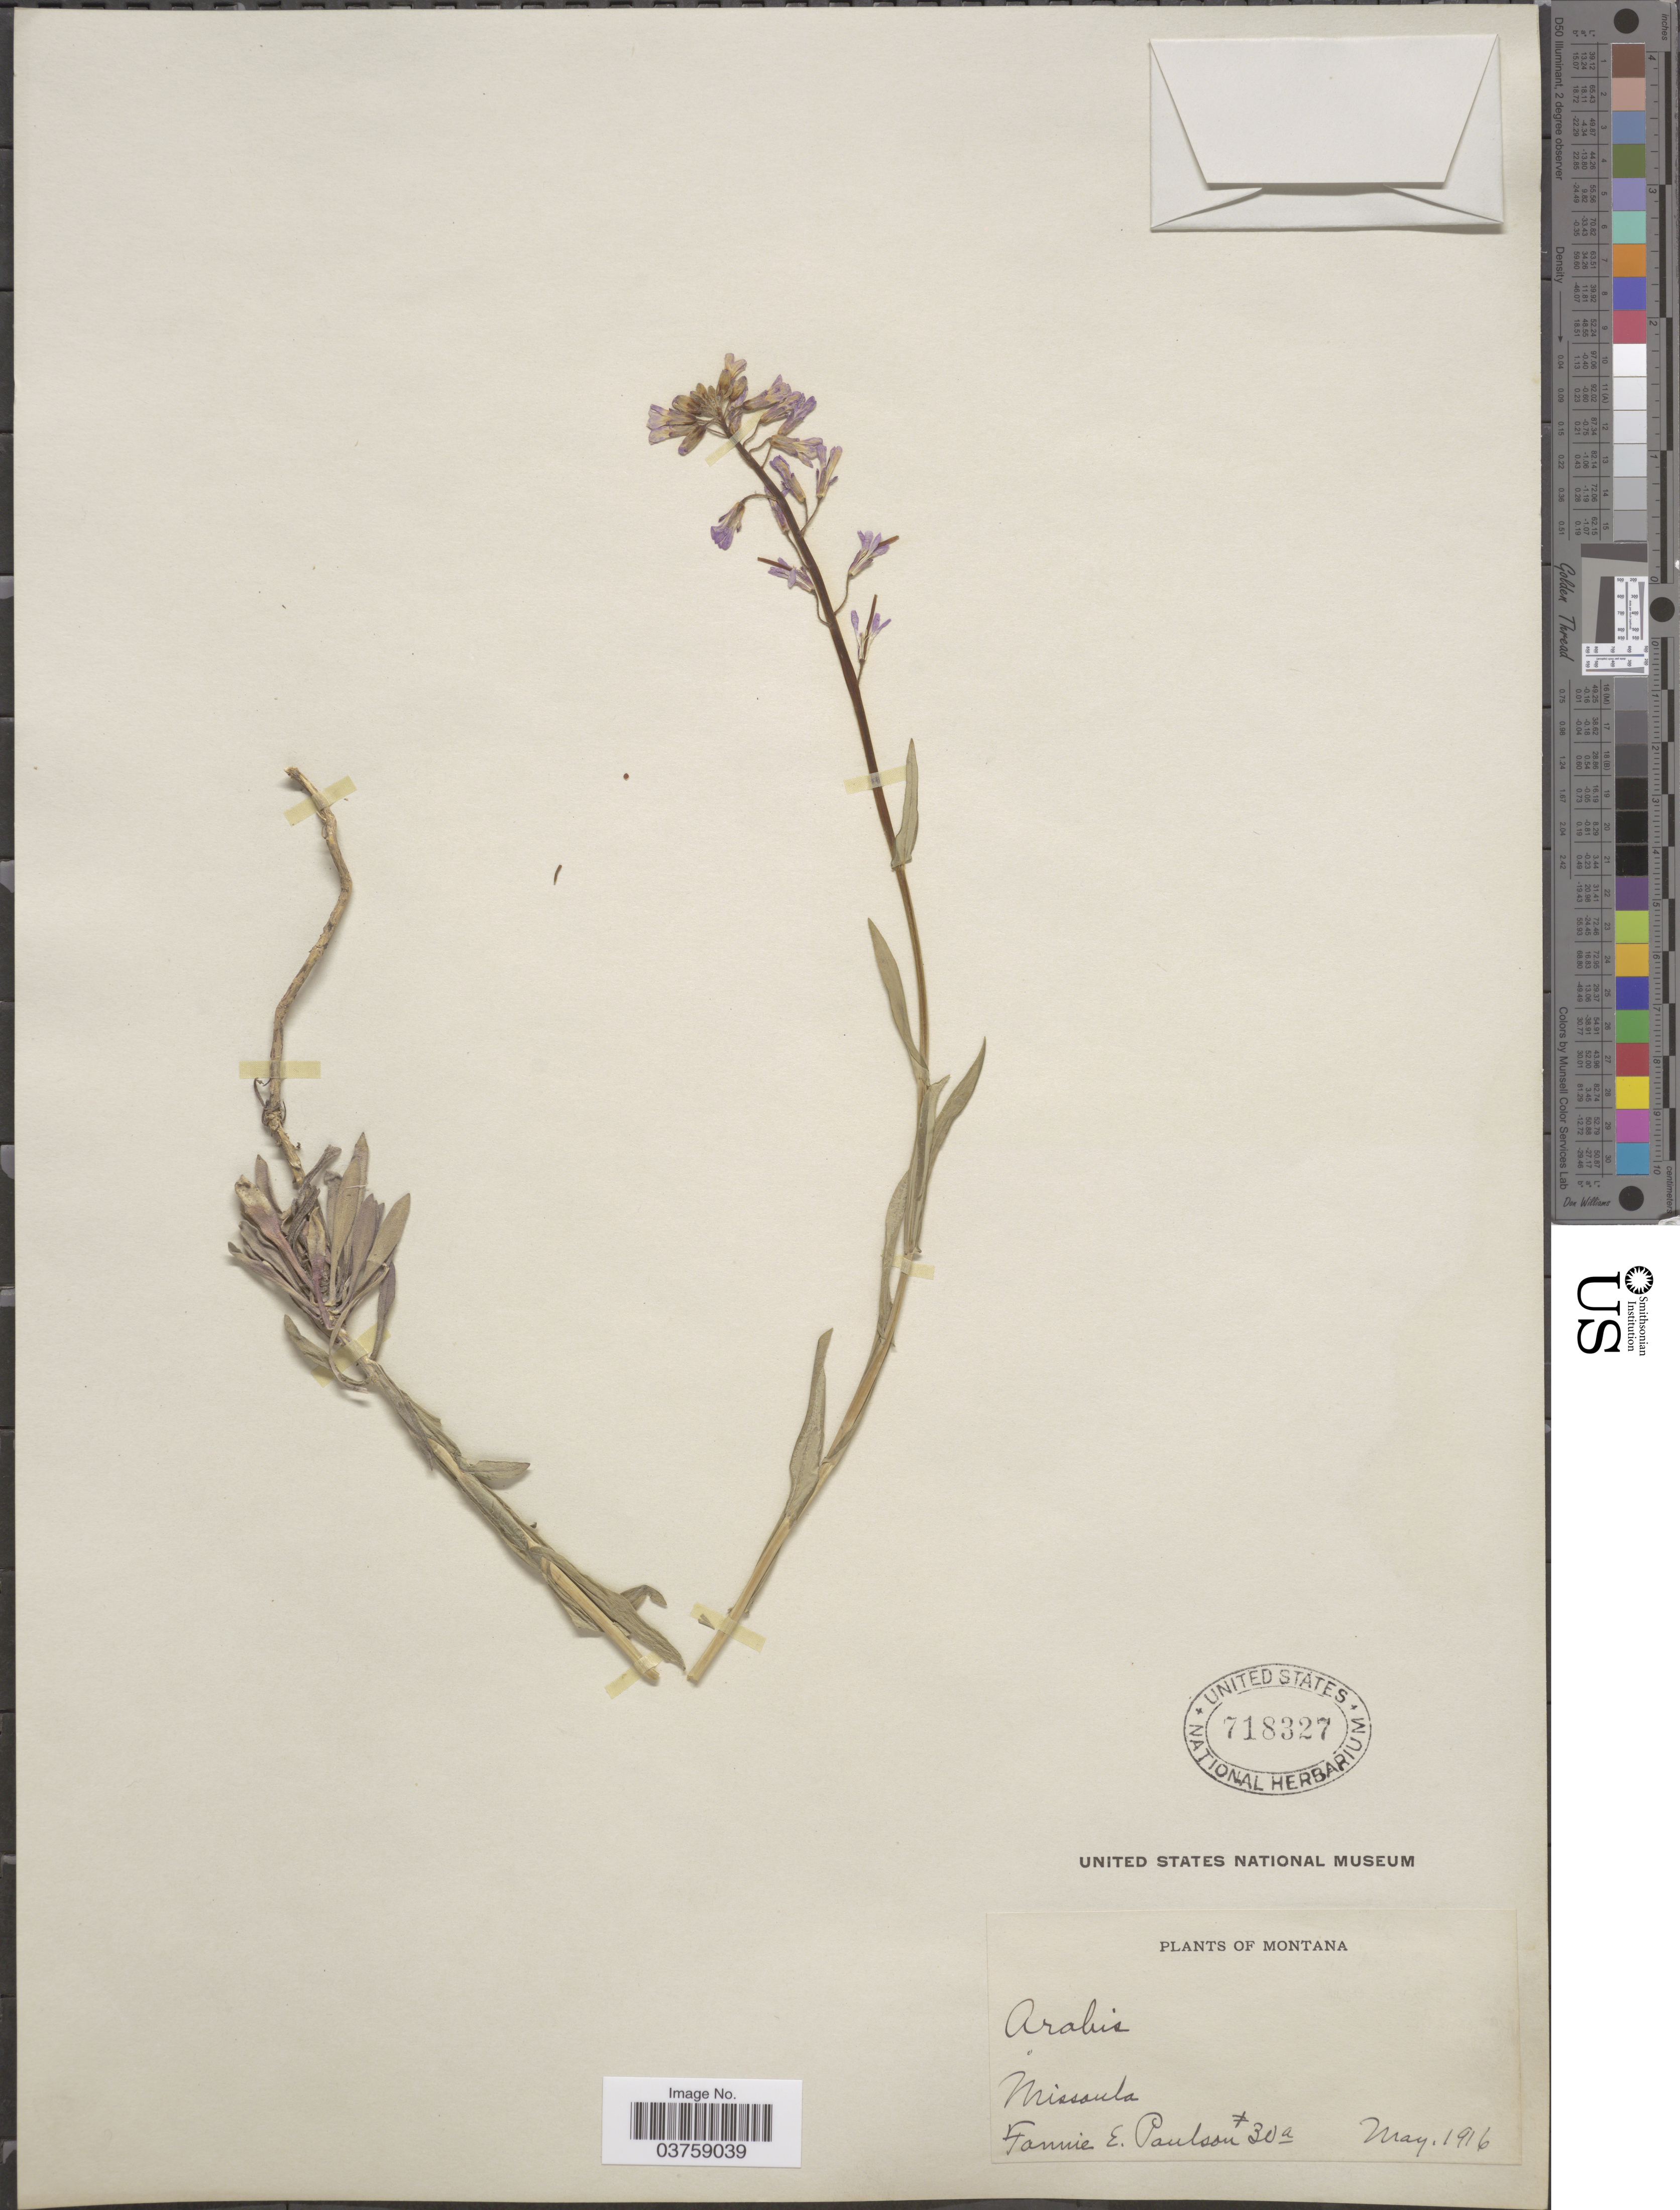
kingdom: Plantae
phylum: Tracheophyta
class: Magnoliopsida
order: Brassicales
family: Brassicaceae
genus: Arabis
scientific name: Arabis sparsiflora var. subvillosa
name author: (S. Watson) Rollins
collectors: F. Paulson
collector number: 30a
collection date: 1916-05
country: United States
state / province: Montana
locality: Missoula.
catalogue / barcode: US 718327